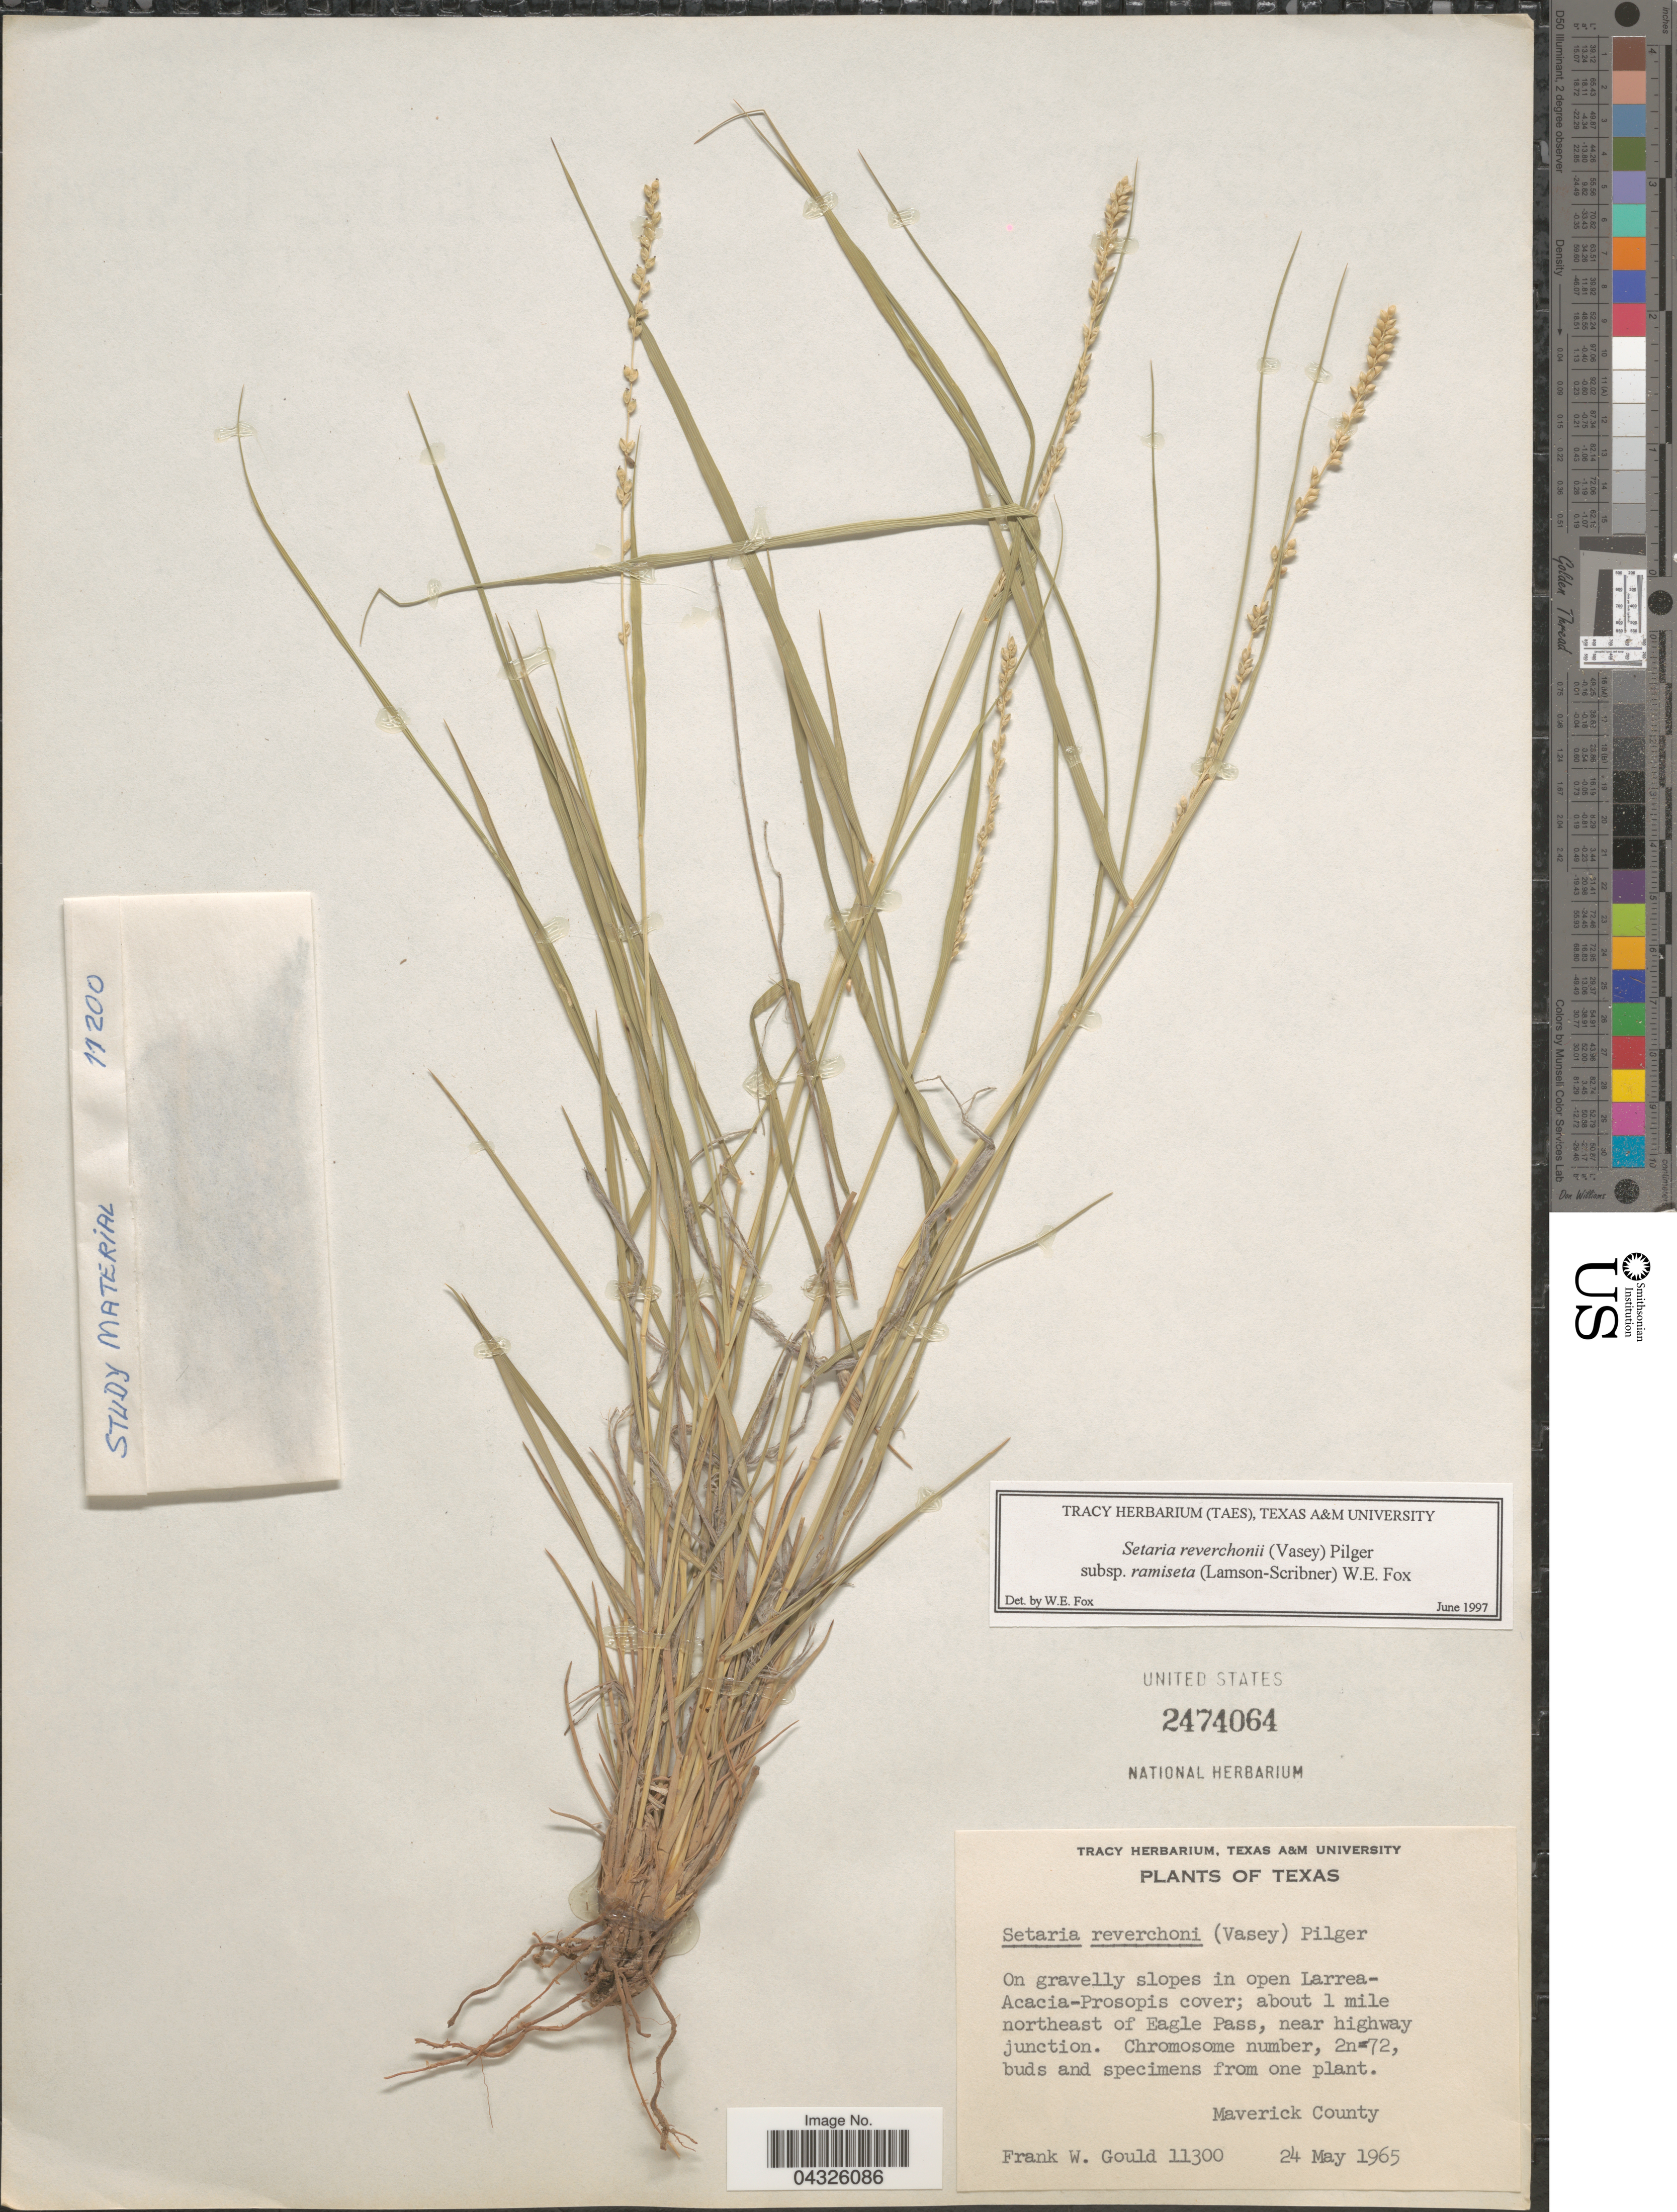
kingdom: Plantae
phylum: Tracheophyta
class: Liliopsida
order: Poales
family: Poaceae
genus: Setaria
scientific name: Setaria reverchonii subsp. ramiseta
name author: (Scribn.) W.E. Fox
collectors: F. W. Gould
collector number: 11300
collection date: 1965-05-24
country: United States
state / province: Texas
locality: About 1 mile northeast of Eagle Pass, near highway junction. Maverick County.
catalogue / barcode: US 2474064